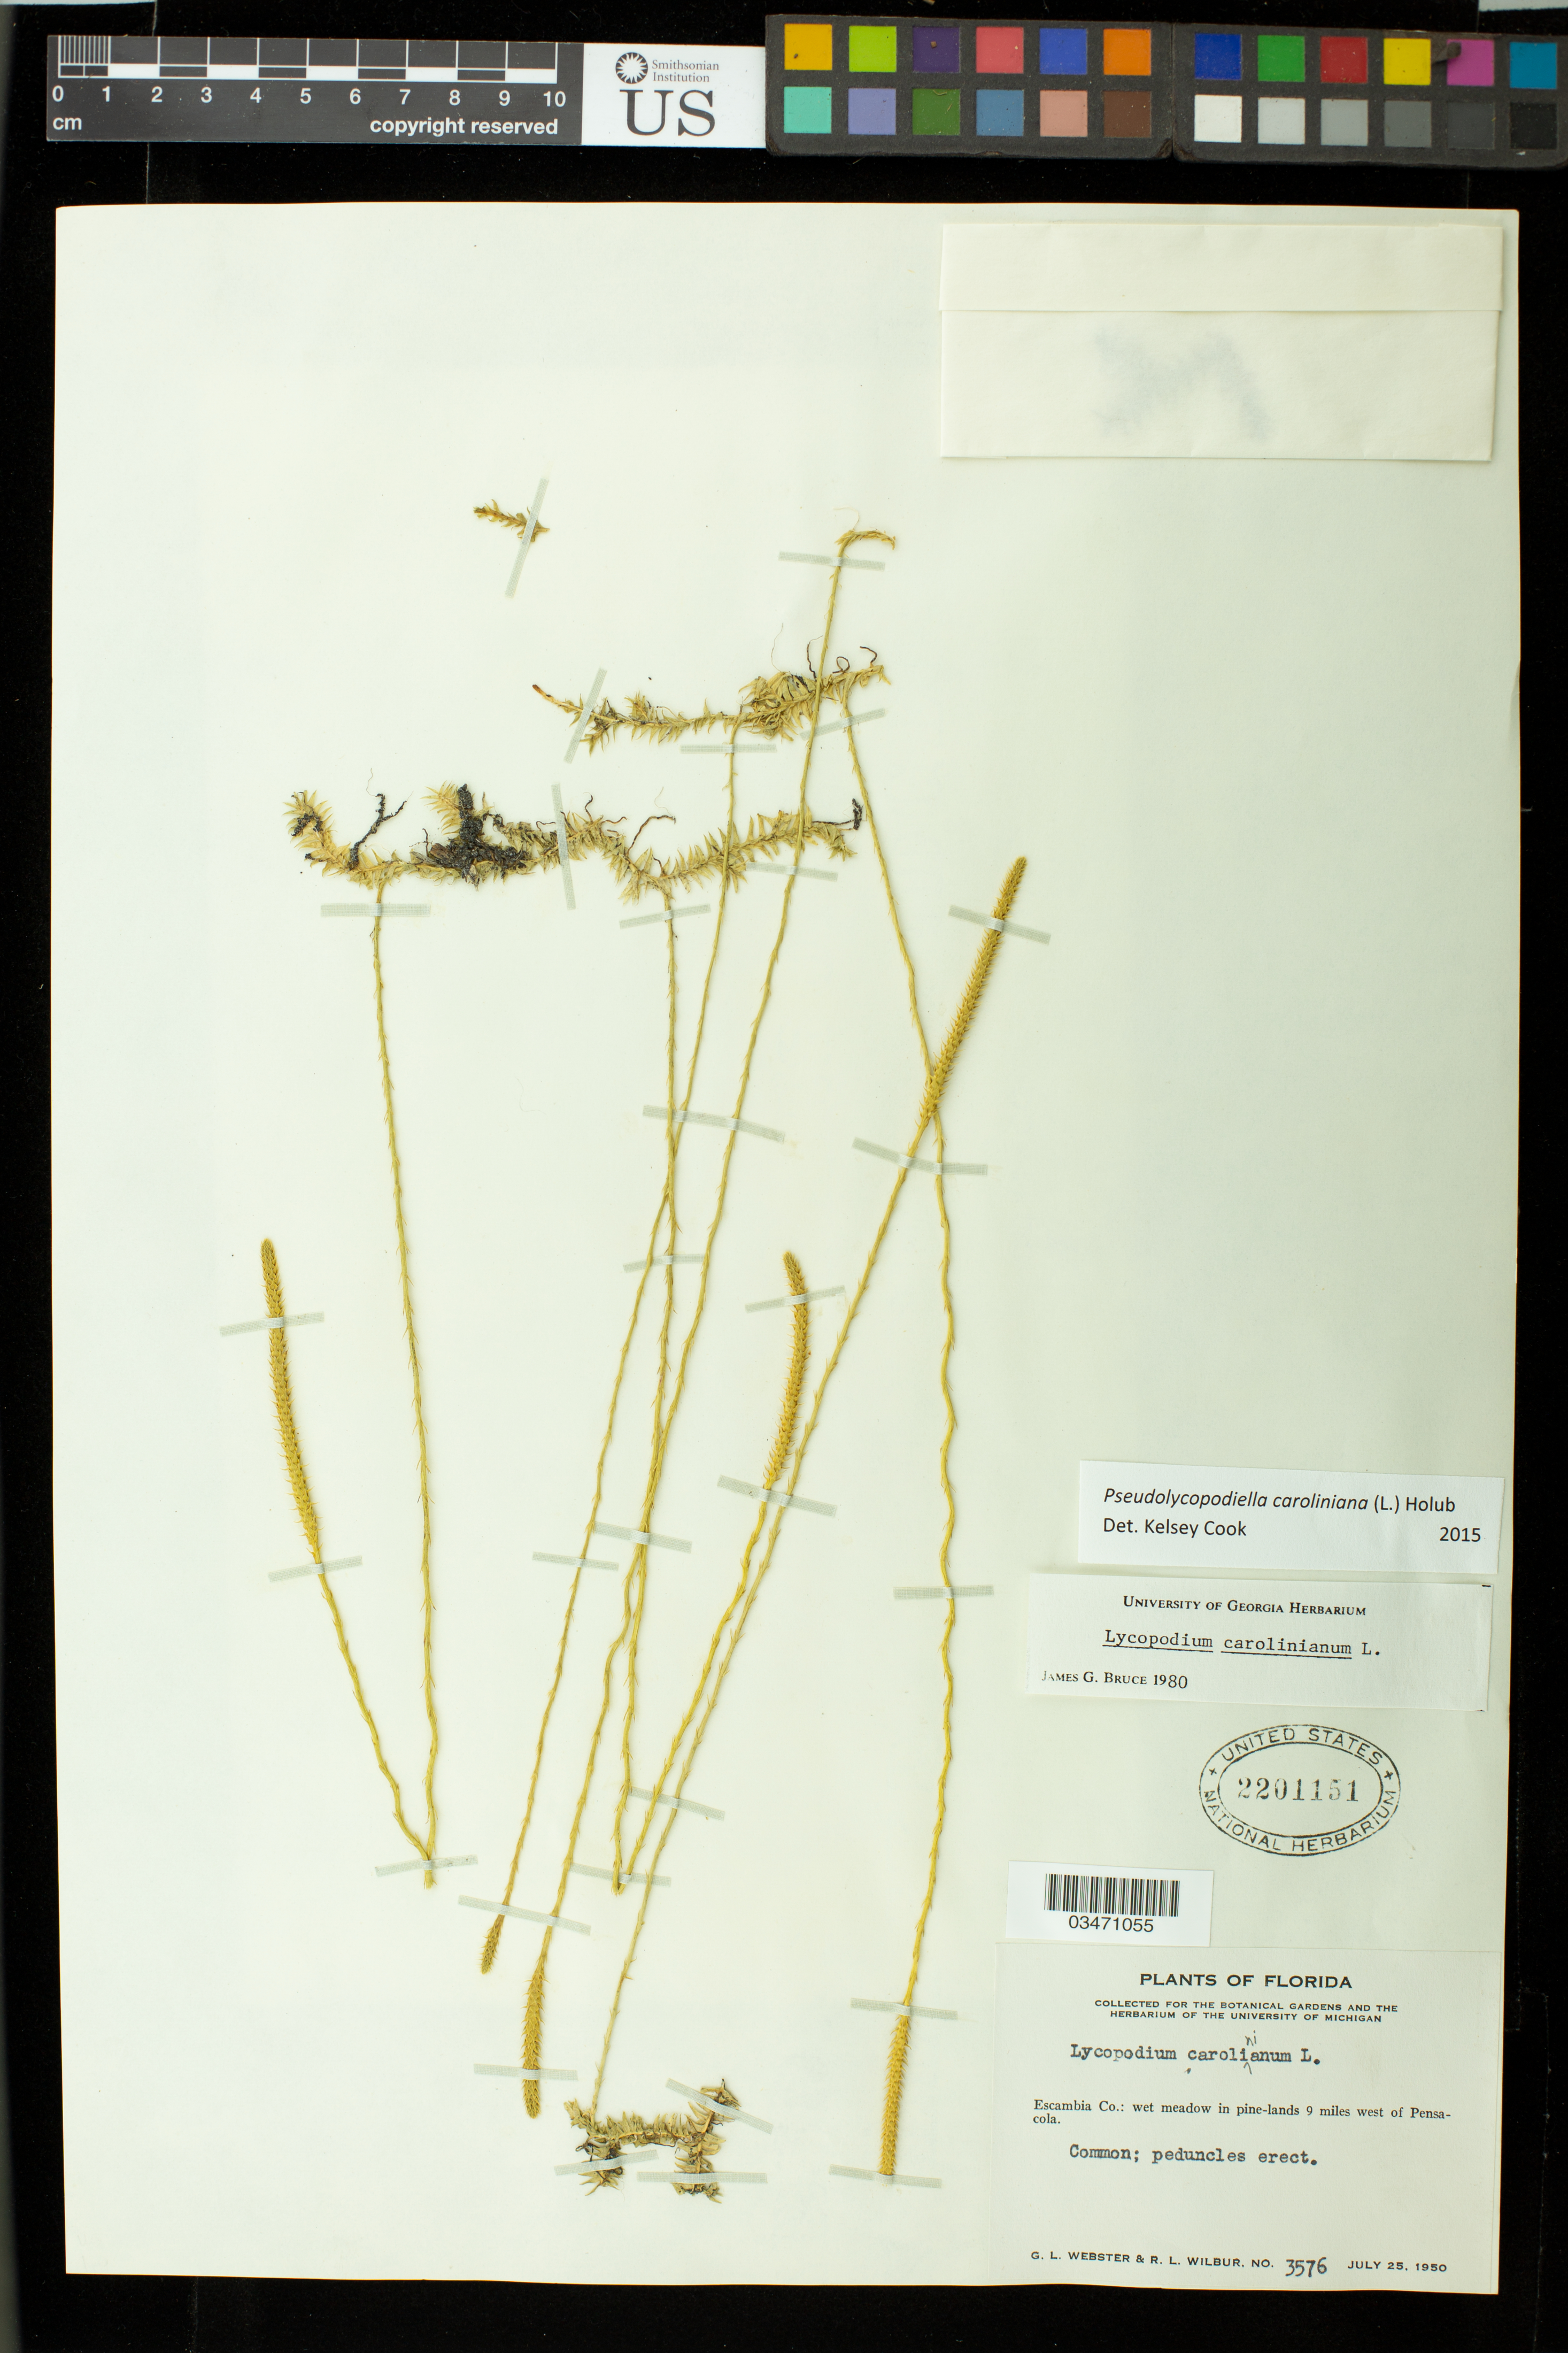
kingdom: Plantae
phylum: Tracheophyta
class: Lycopodiopsida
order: Lycopodiales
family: Lycopodiaceae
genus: Pseudolycopodiella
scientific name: Pseudolycopodiella caroliniana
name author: (L.) Holub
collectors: G. L. Webster & R. L. Wilbur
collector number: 3576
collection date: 1950-07-25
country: United States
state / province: Florida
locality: Escambia Co.: wet meadow in pine-lands 9 miles west of Pensacola.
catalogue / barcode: US 2201151